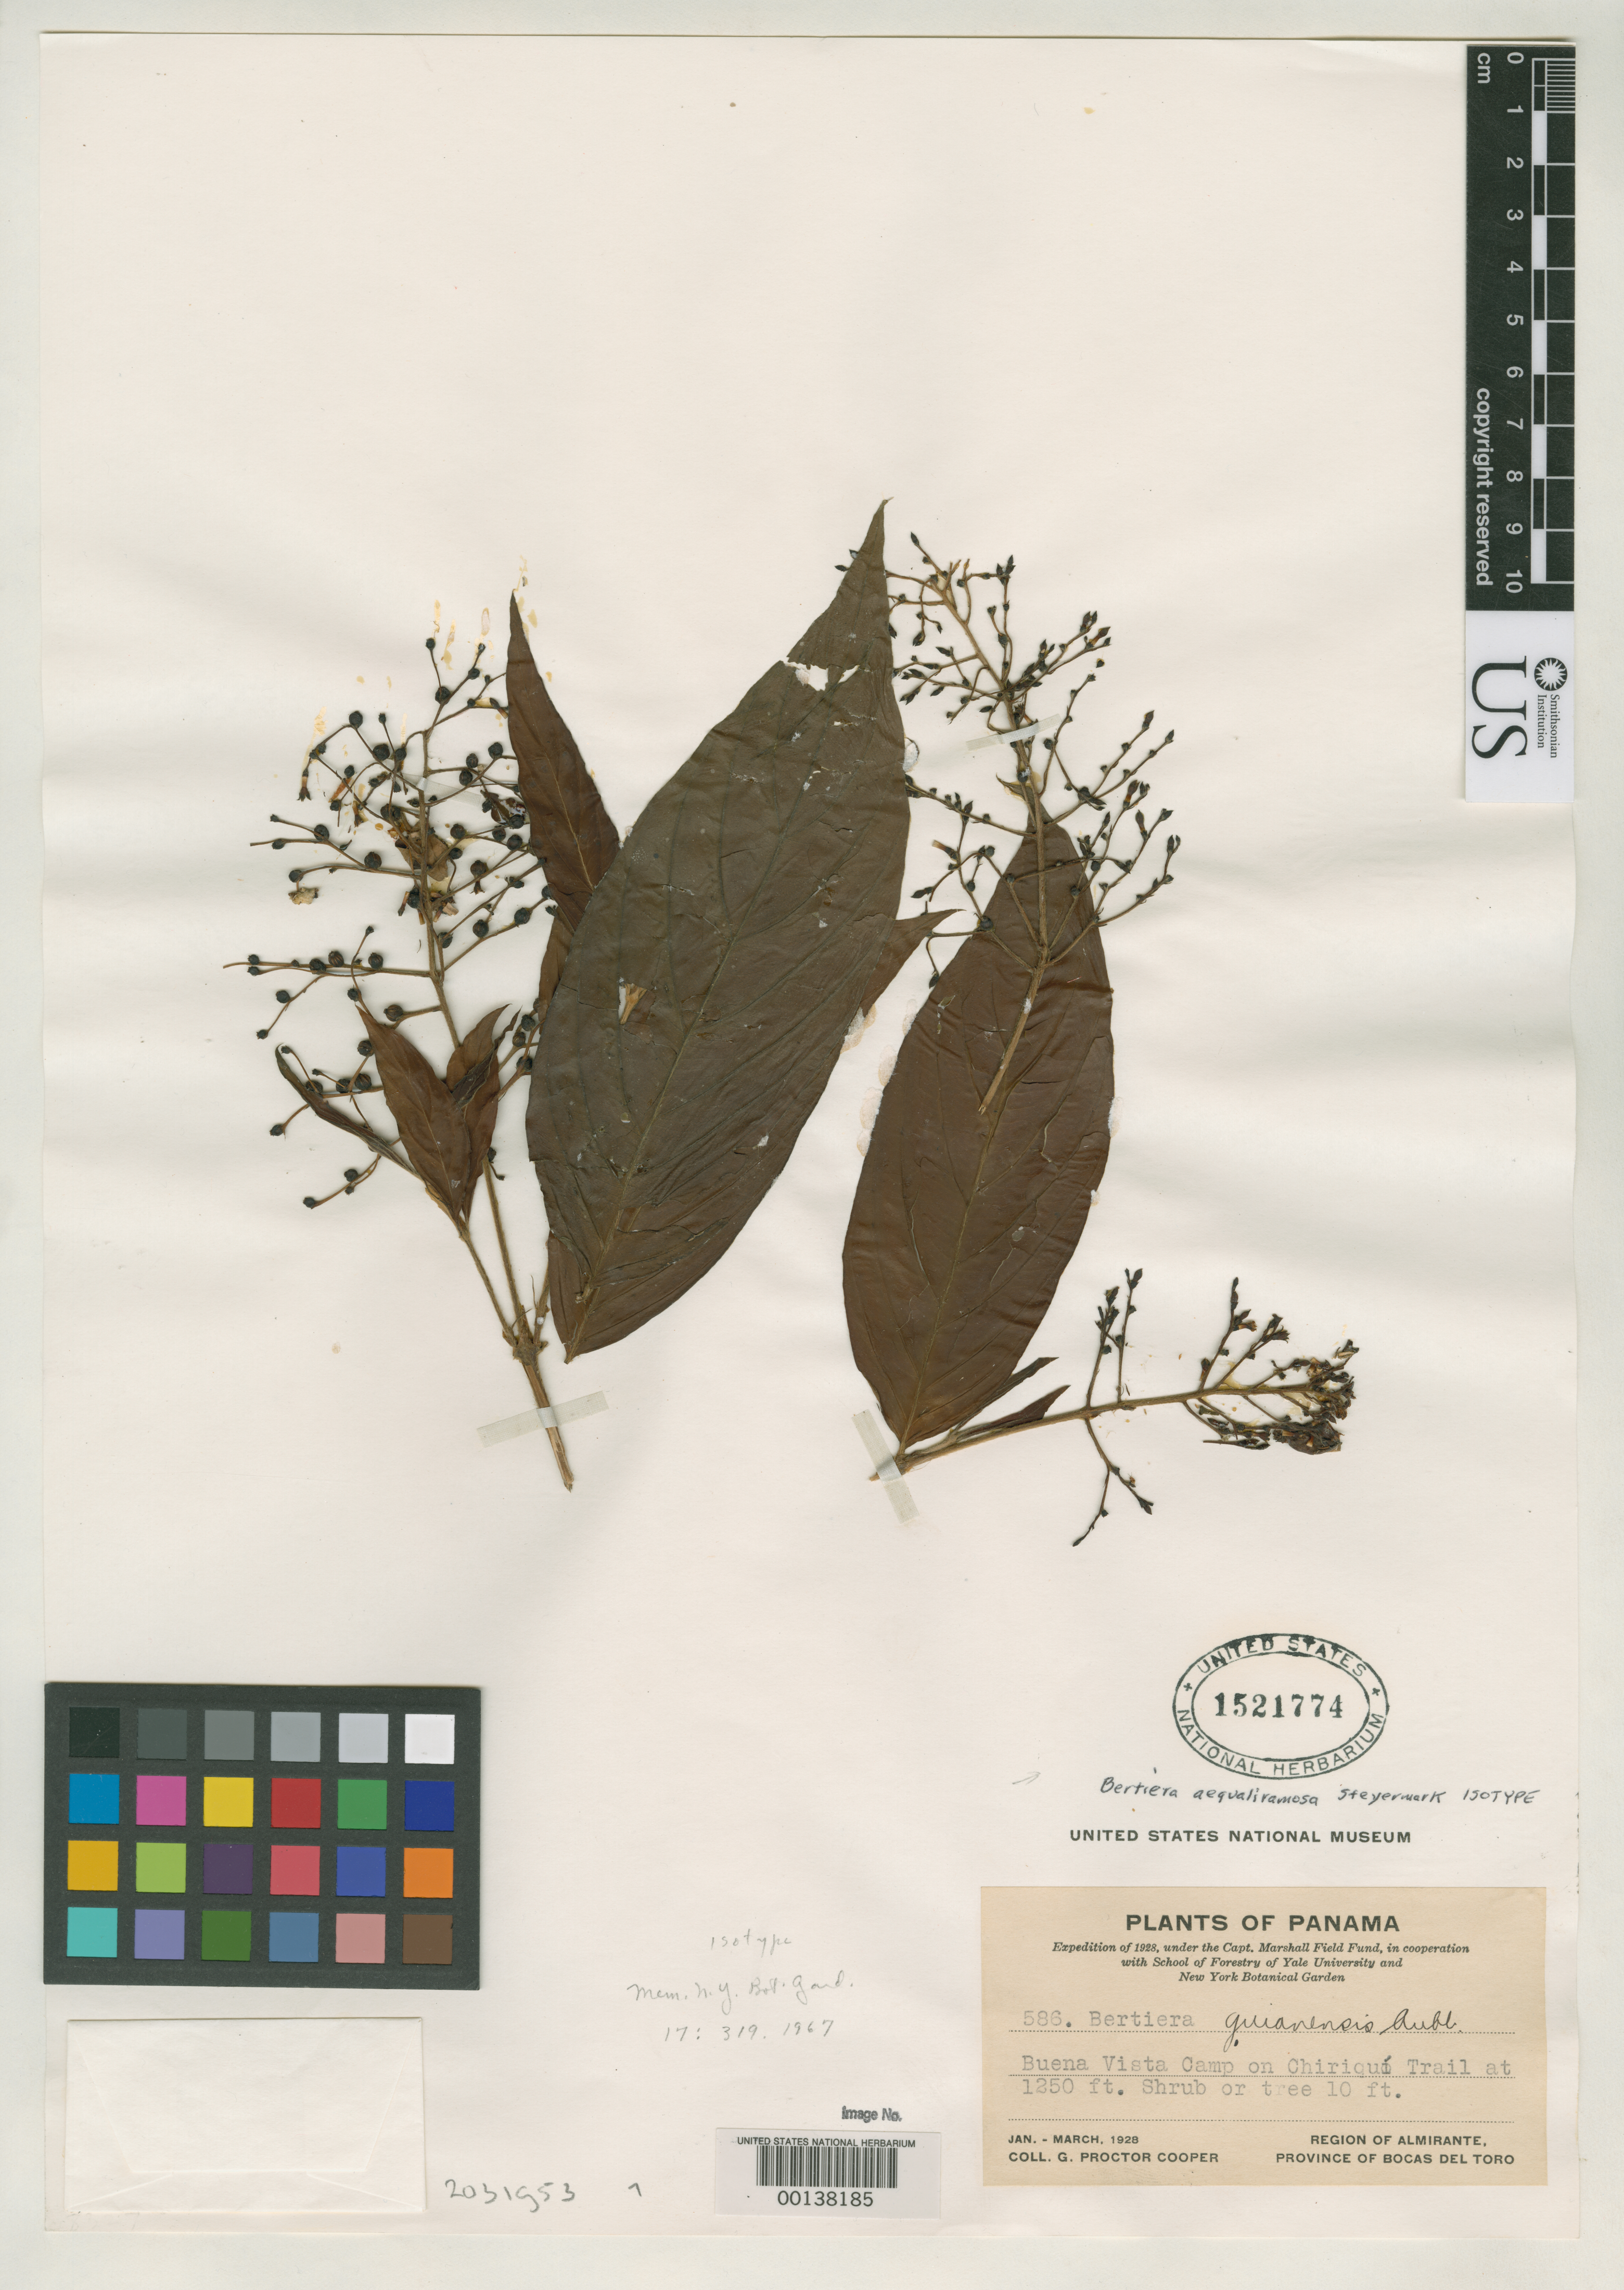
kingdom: Plantae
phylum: Tracheophyta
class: Magnoliopsida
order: Gentianales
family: Rubiaceae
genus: Bertiera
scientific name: Bertiera aequaliramosa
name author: Steyerm.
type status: Isotype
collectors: G. Cooper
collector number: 586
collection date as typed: Jan 1928 to -- Mar 1928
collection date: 1928-01/1928-03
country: Panama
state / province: Bocas del Toro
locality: Almirante, Buena Vista Camp on Chiriqui Trail.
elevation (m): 380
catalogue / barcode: US 1521774